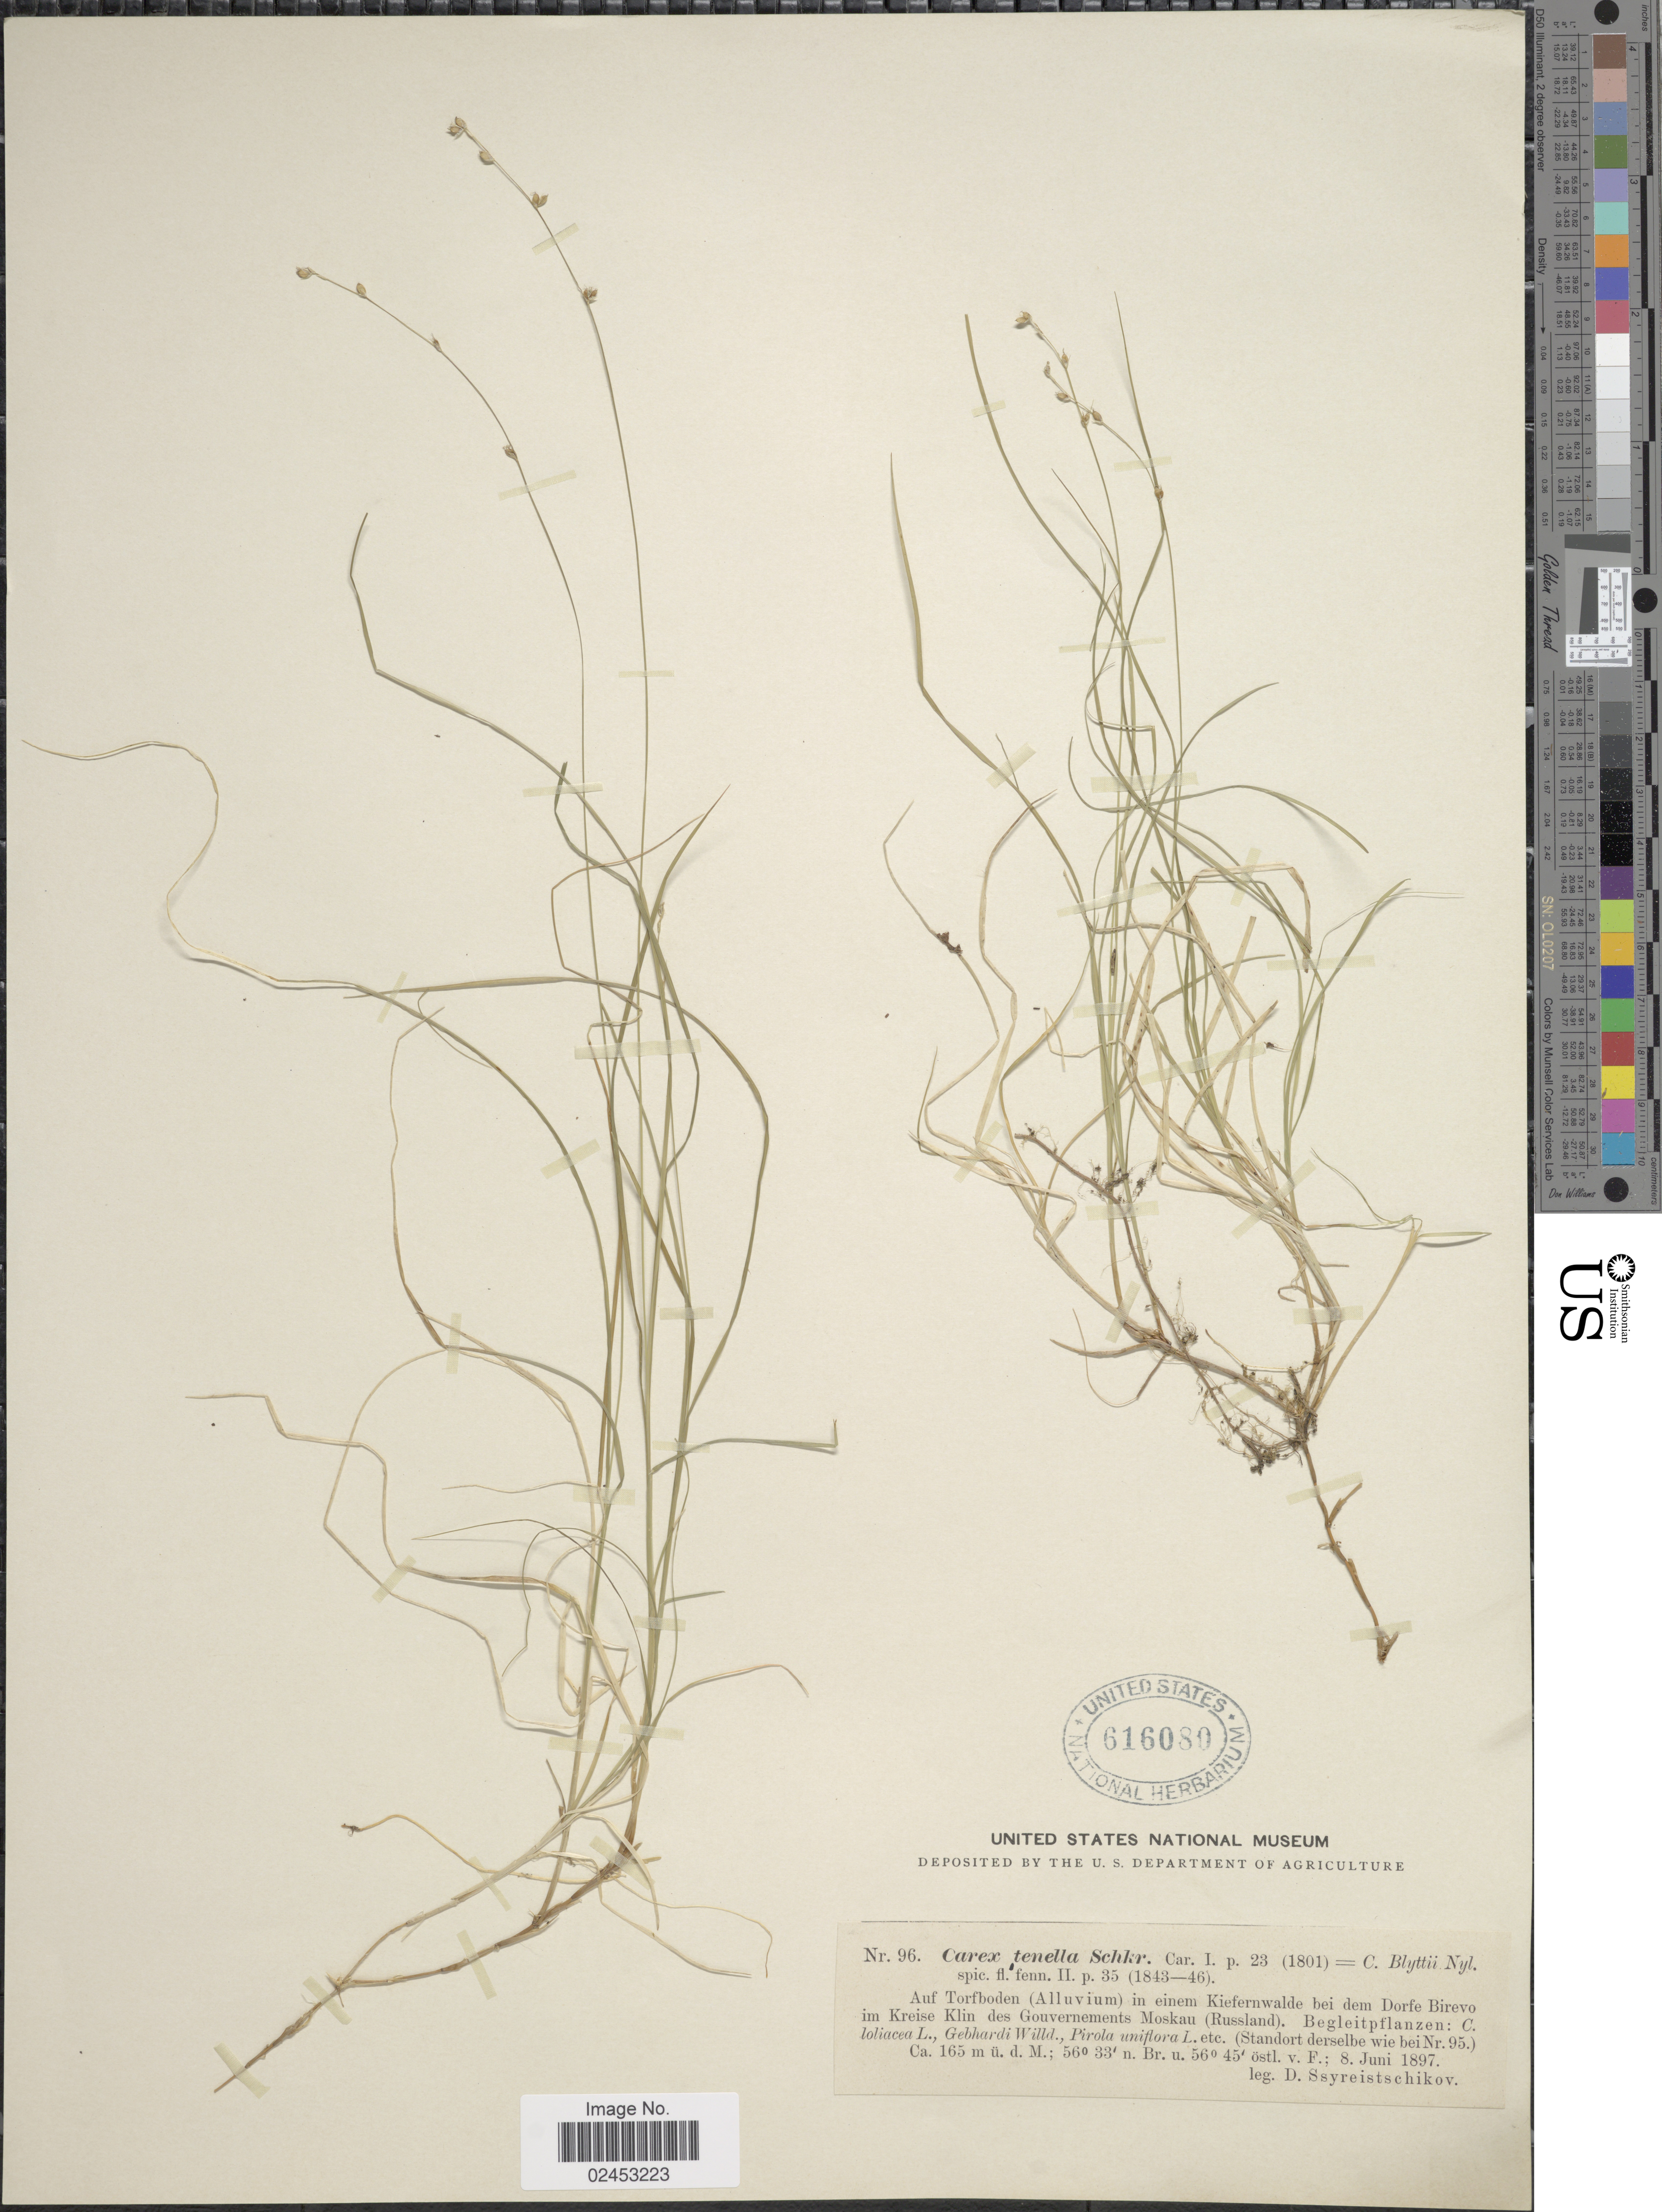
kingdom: Plantae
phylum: Tracheophyta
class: Liliopsida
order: Poales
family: Cyperaceae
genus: Carex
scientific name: Carex disperma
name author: Dewey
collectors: D. Ssyreistschikov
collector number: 96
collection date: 1897-06-08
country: Russian Federation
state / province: Moscow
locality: Auf Torfboden (Alluvium) in einem Kiefernwalde bei dem Dorfe Birevo im Kreise Klin des Gouvernements Moskau.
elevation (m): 165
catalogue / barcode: US 616080